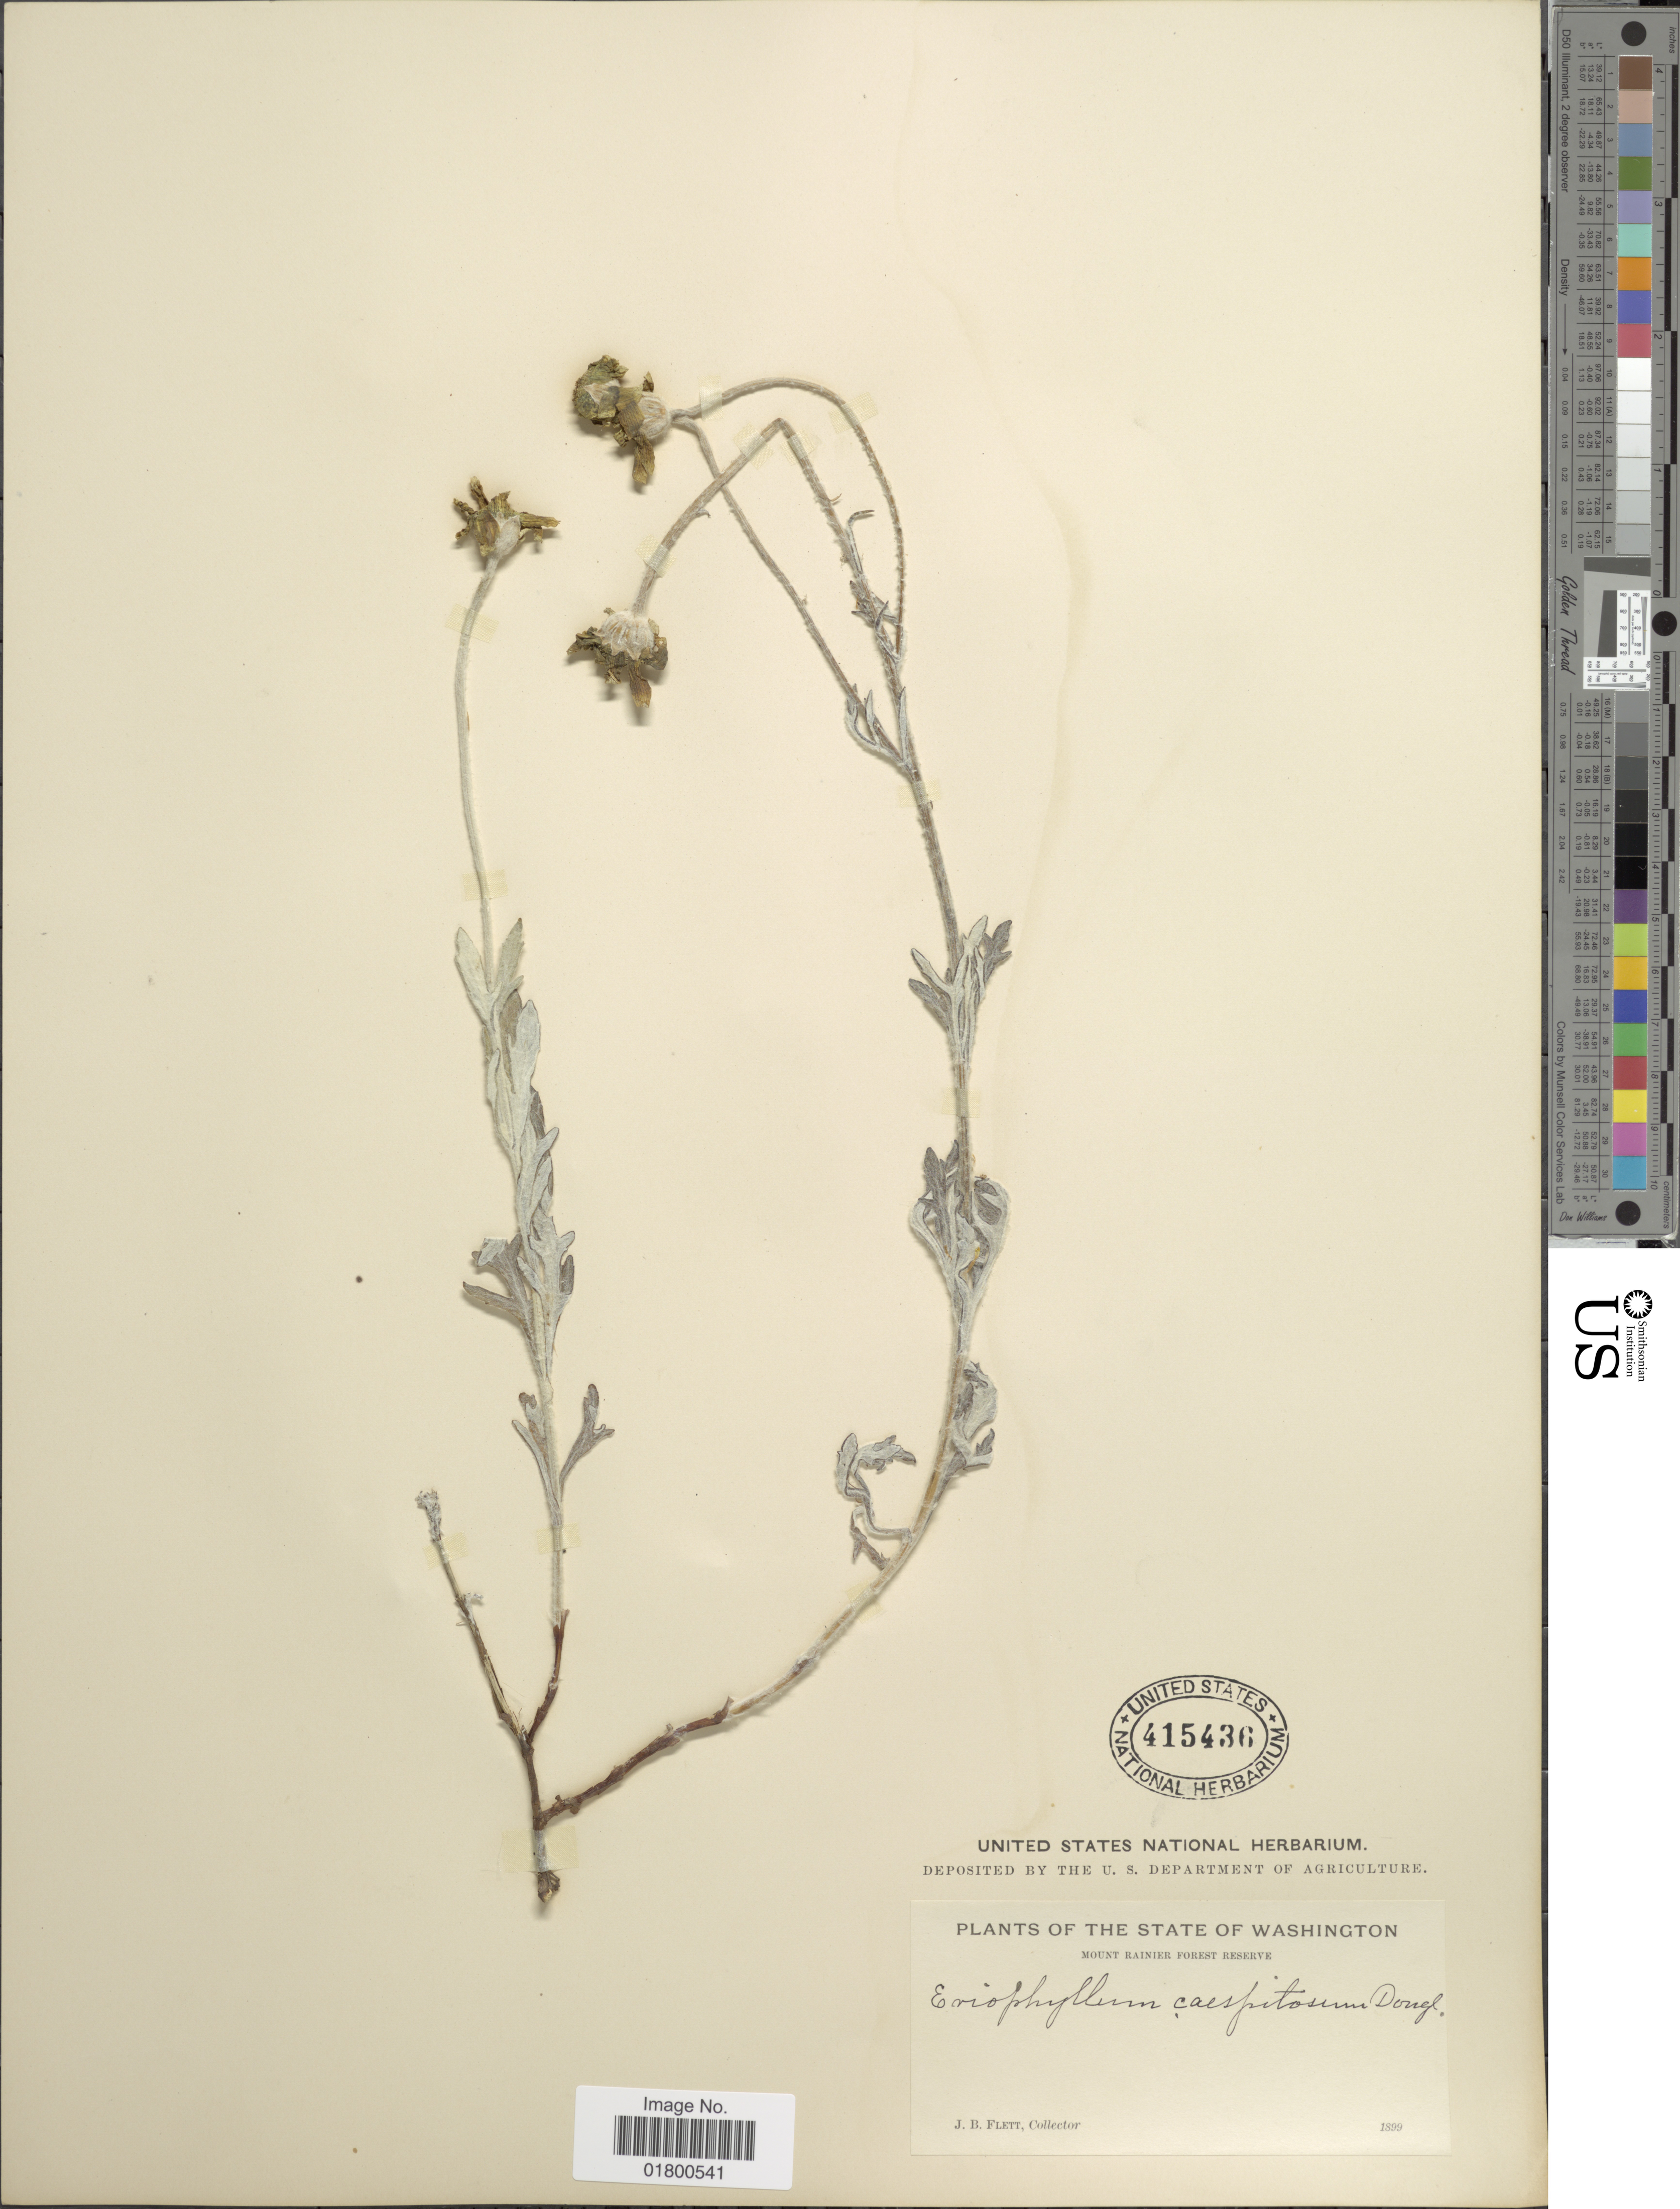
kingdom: Plantae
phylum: Tracheophyta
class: Magnoliopsida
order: Asterales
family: Asteraceae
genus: Eriophyllum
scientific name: Eriophyllum superbum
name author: Rydb.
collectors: J. Flett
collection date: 1899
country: United States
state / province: Washington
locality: The State of Washington, Mount Rainier Forest Reserve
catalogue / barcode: US 415436